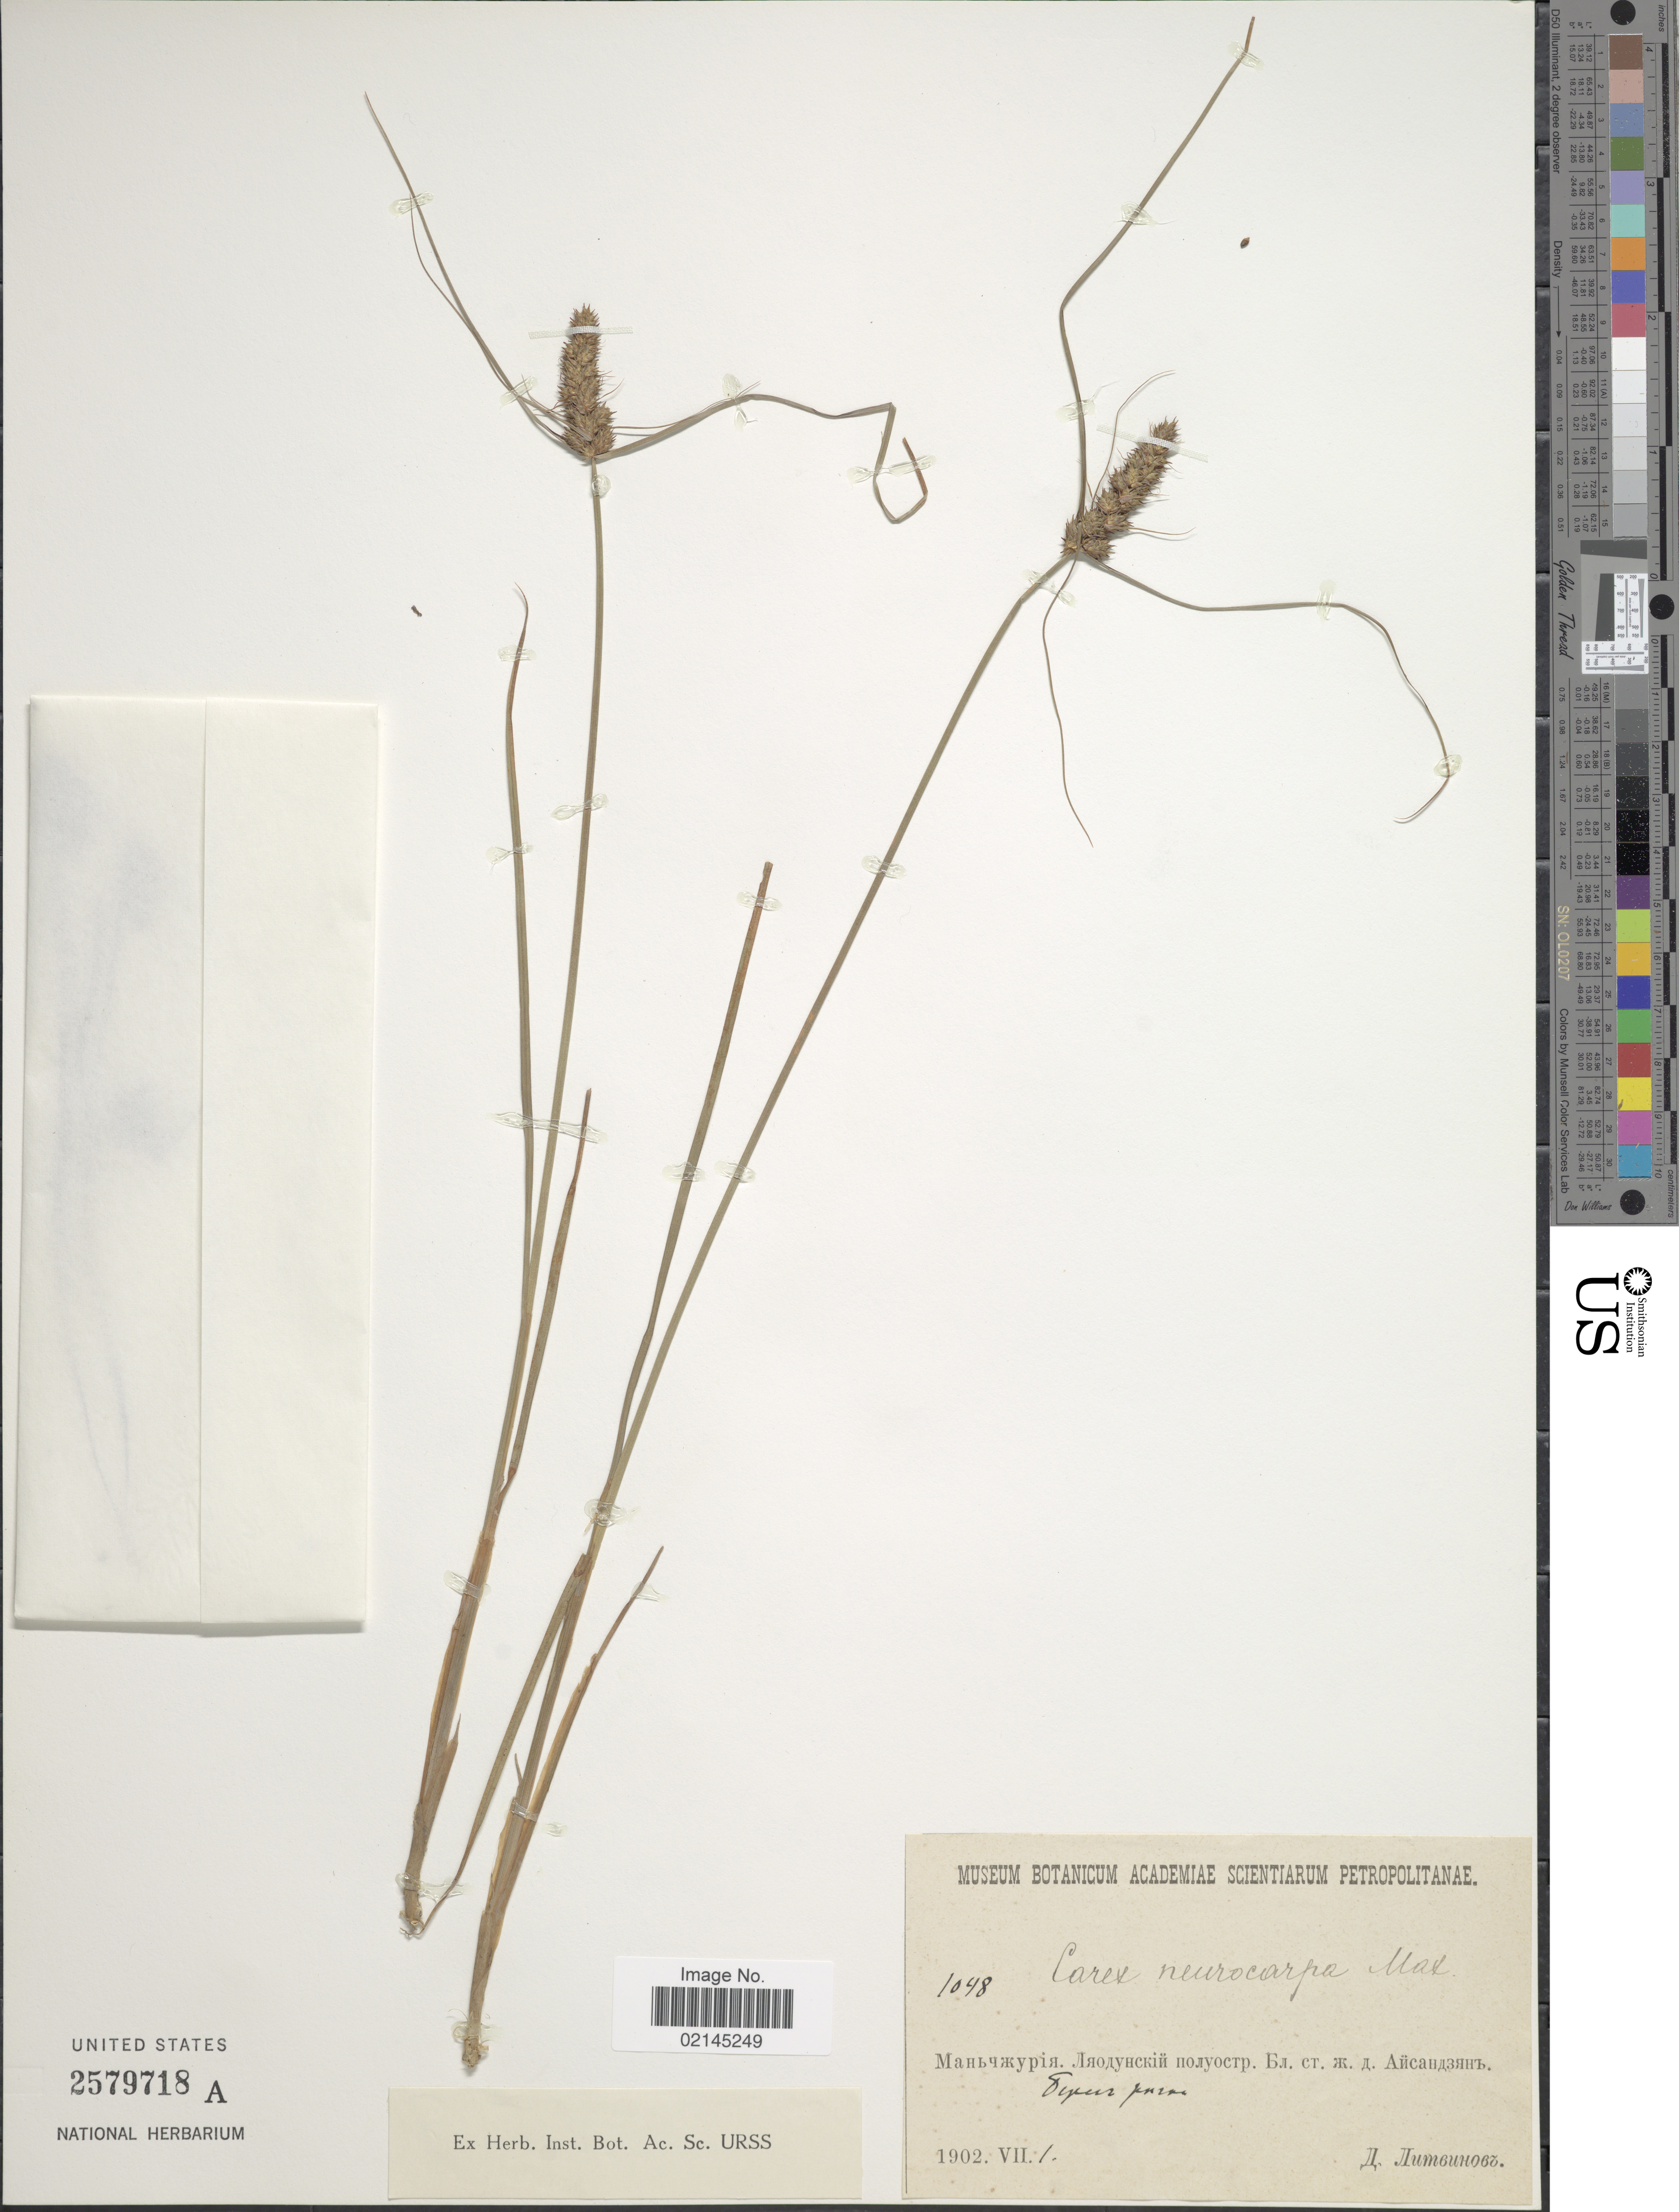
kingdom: Plantae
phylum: Tracheophyta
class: Liliopsida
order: Poales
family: Cyperaceae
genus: Carex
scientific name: Carex neurocarpa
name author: Maxim.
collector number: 1048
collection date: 1902-07-01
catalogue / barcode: US 2579718A